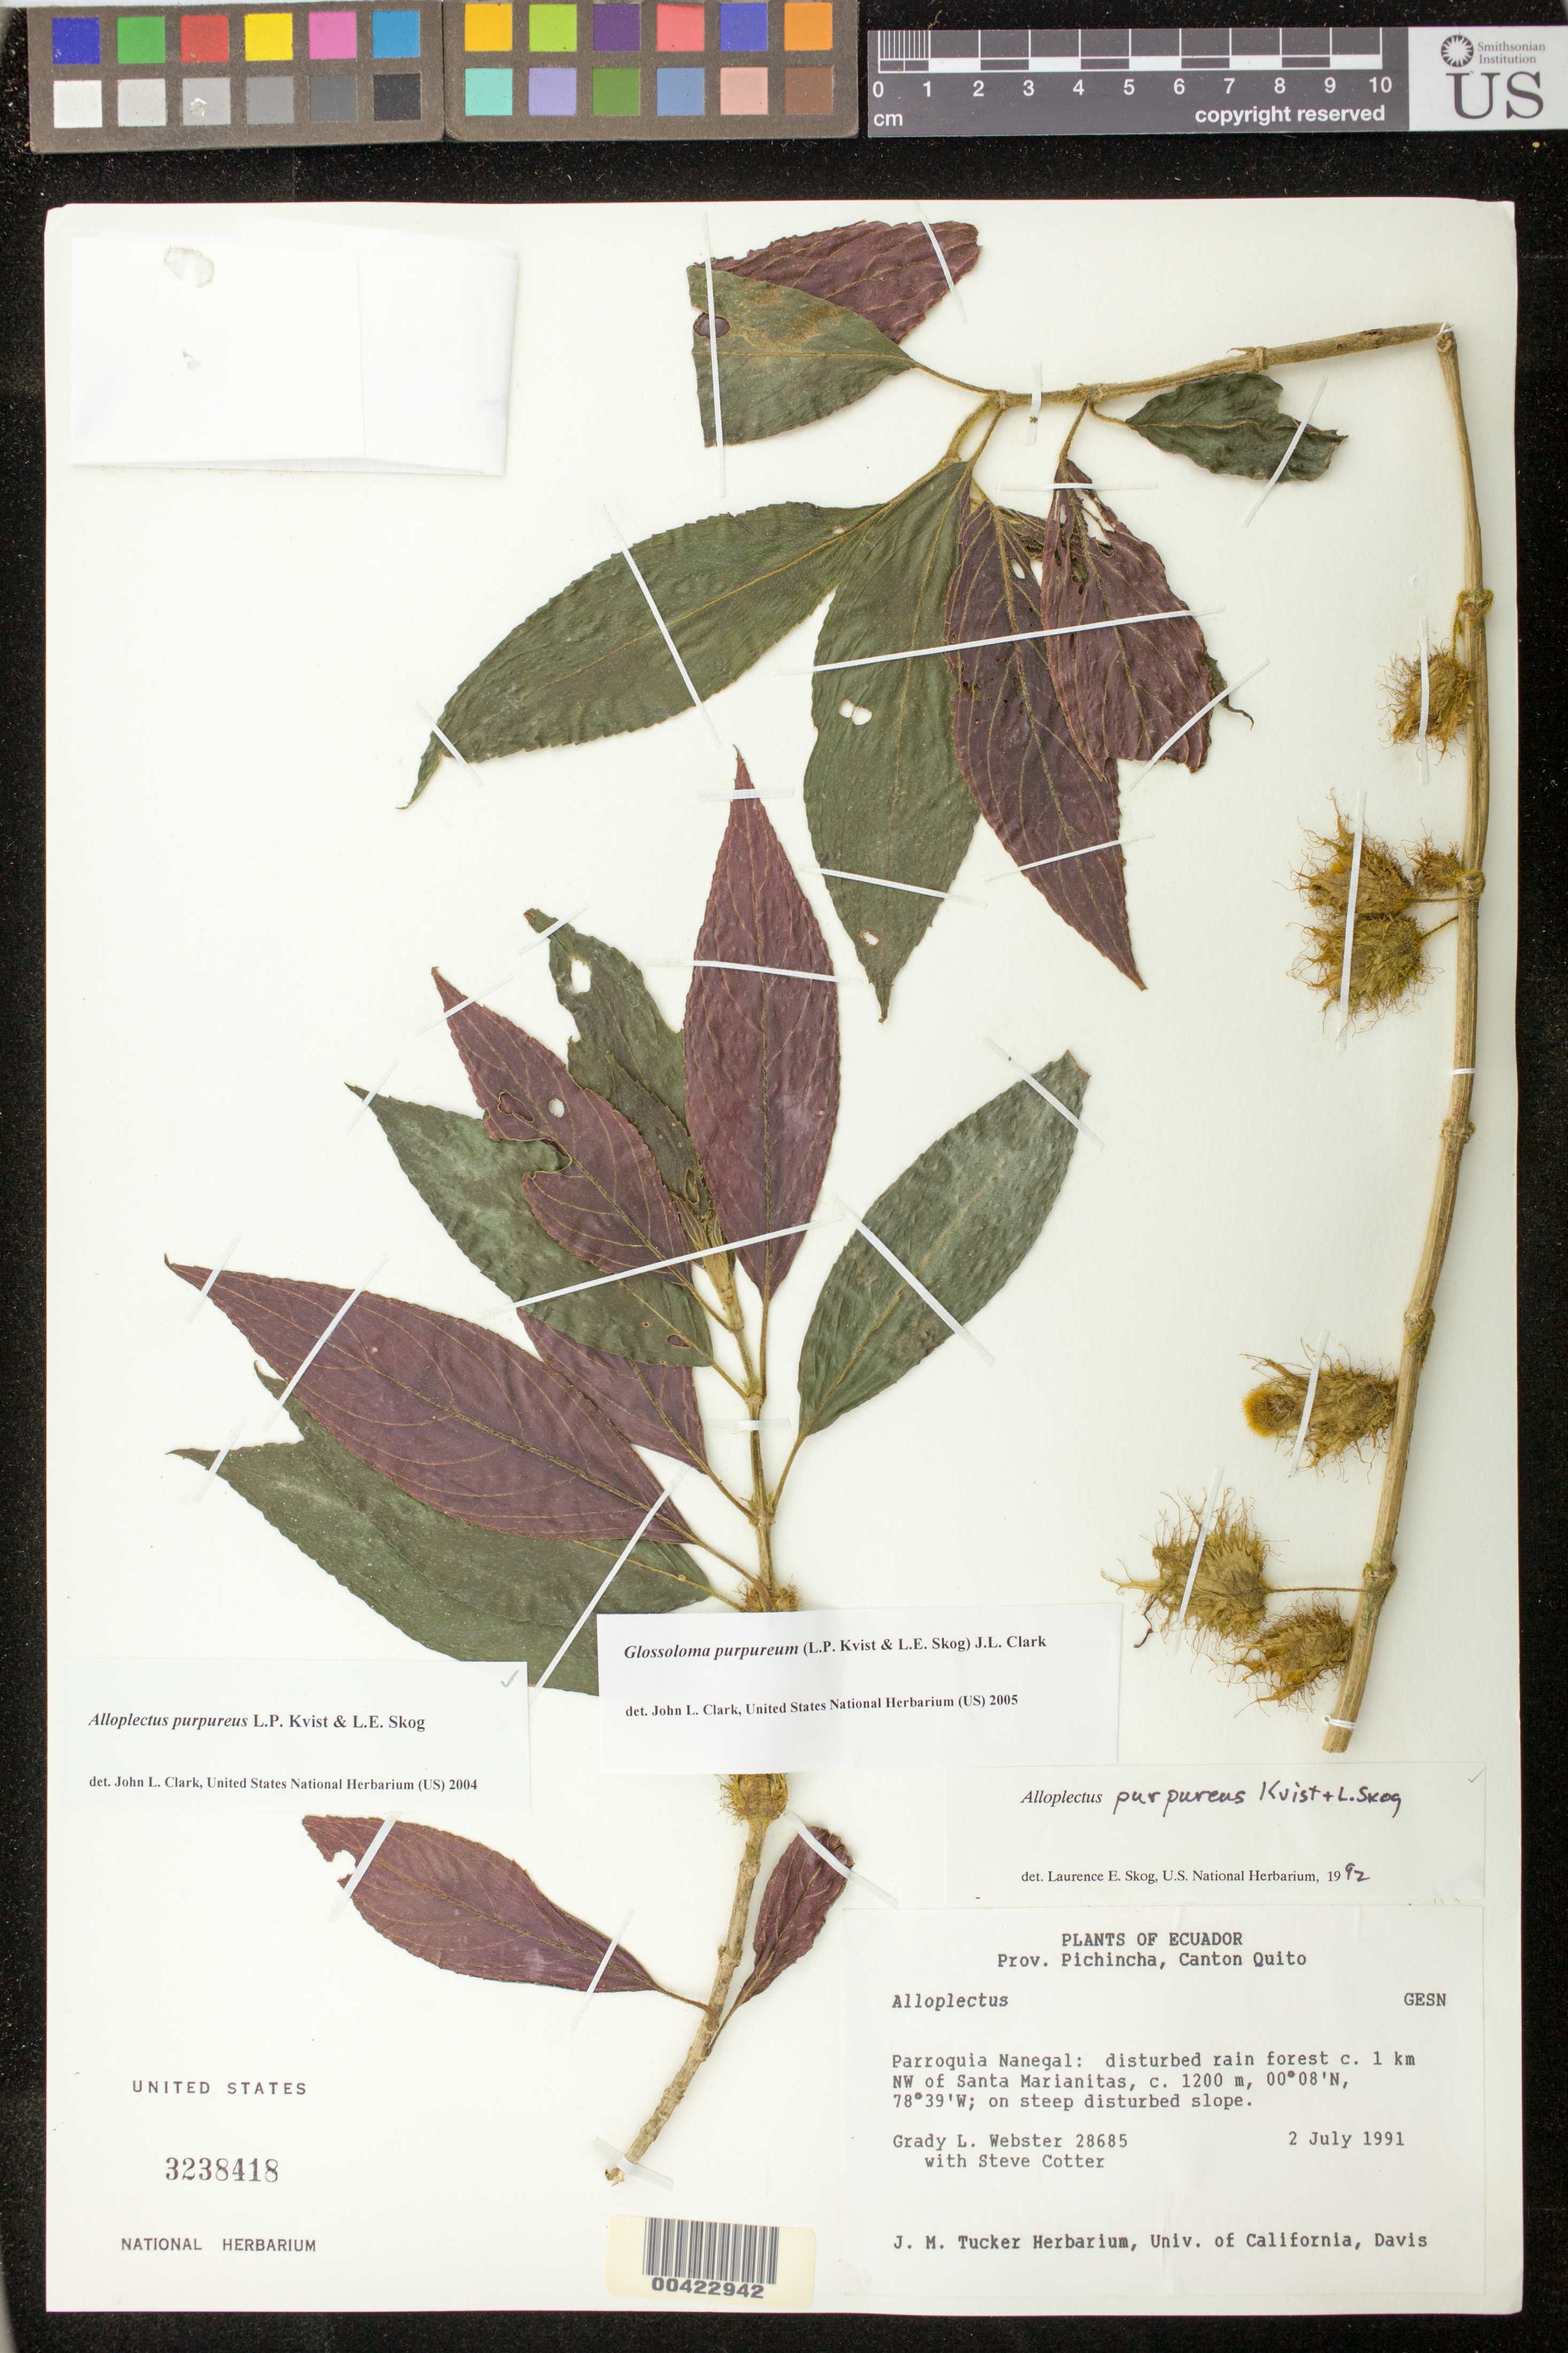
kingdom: Plantae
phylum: Tracheophyta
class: Magnoliopsida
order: Lamiales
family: Gesneriaceae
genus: Glossoloma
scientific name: Glossoloma purpureum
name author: (L.P. Kvist & L.E. Skog) J.L. Clark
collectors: G. L. Webster & S. Cutter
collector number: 28685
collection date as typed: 02 Jul 1991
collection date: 1991-07-02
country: Ecuador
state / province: Pichincha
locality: Cantón Quito, Parroquia Nanegal, ca. 1 km NW of Santa Marianitas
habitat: disturbed rain forest on steep disturbed slope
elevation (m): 1200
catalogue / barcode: US 3238418